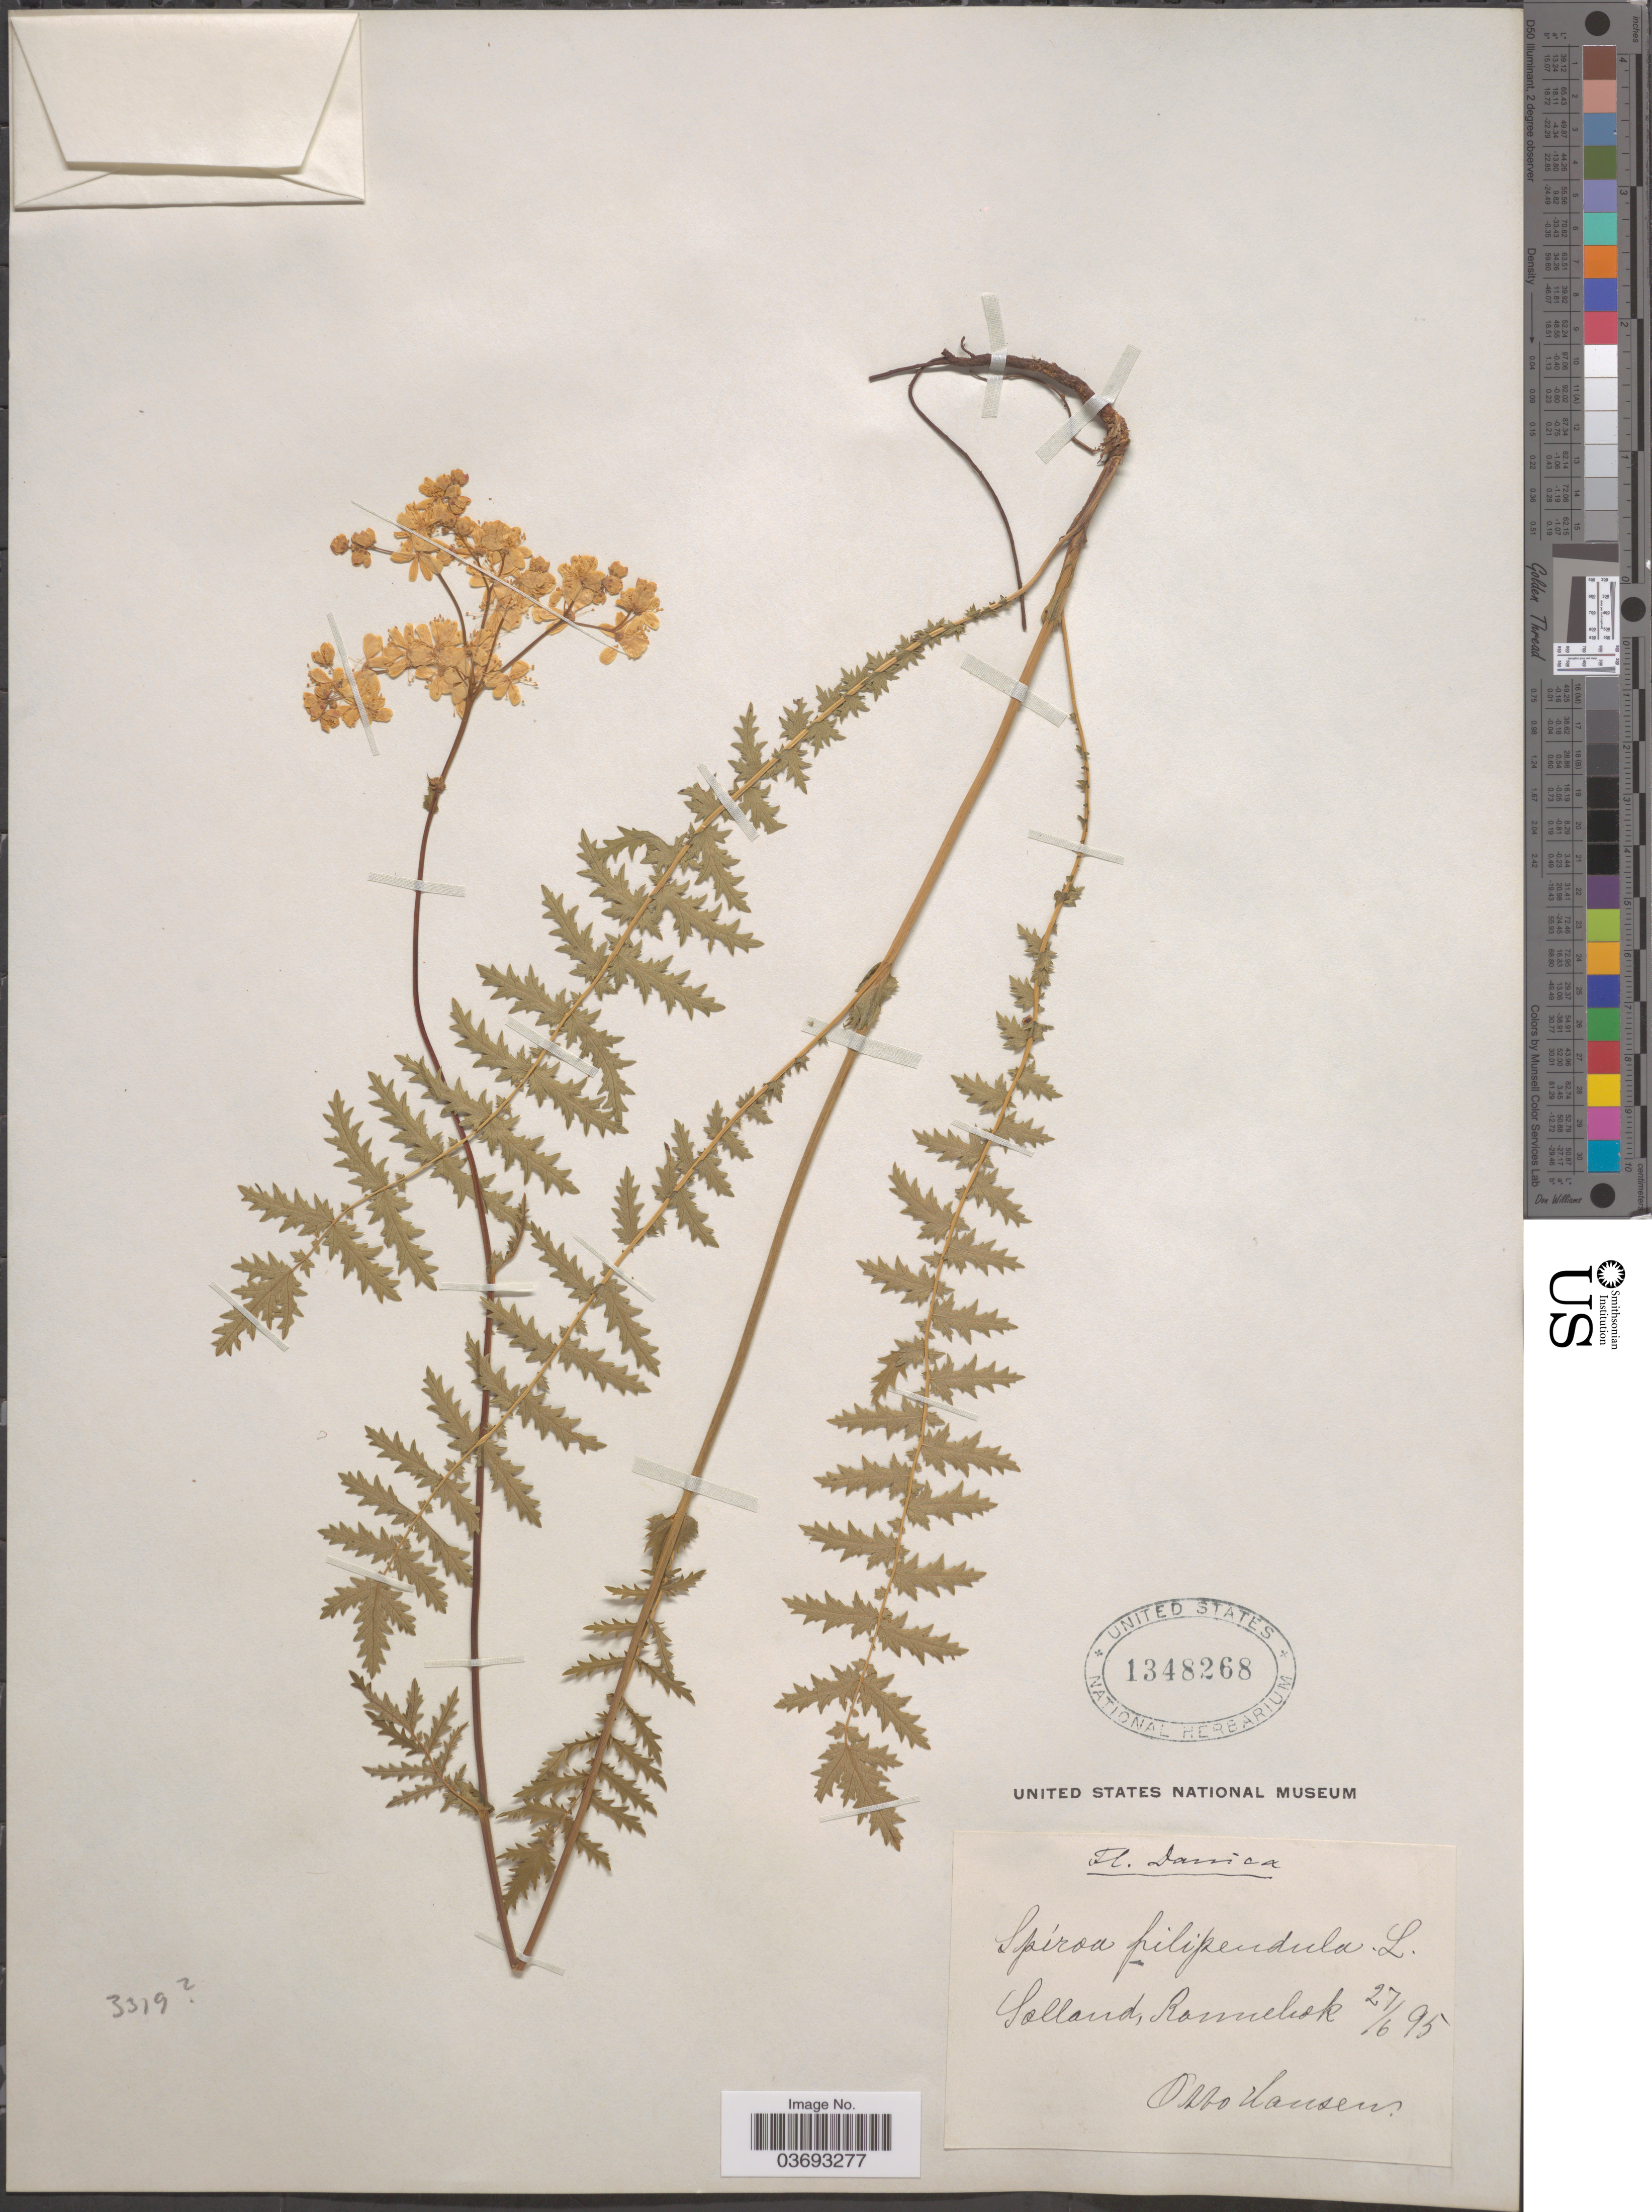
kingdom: Plantae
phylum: Tracheophyta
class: Magnoliopsida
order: Rosales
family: Rosaceae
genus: Spiraea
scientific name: Spiraea filipendula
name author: L.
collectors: O. Hansen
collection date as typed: Transcribed d/m/y: 27/6/95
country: Denmark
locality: Danica. Sealland, Ronnebok.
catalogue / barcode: US 1348268